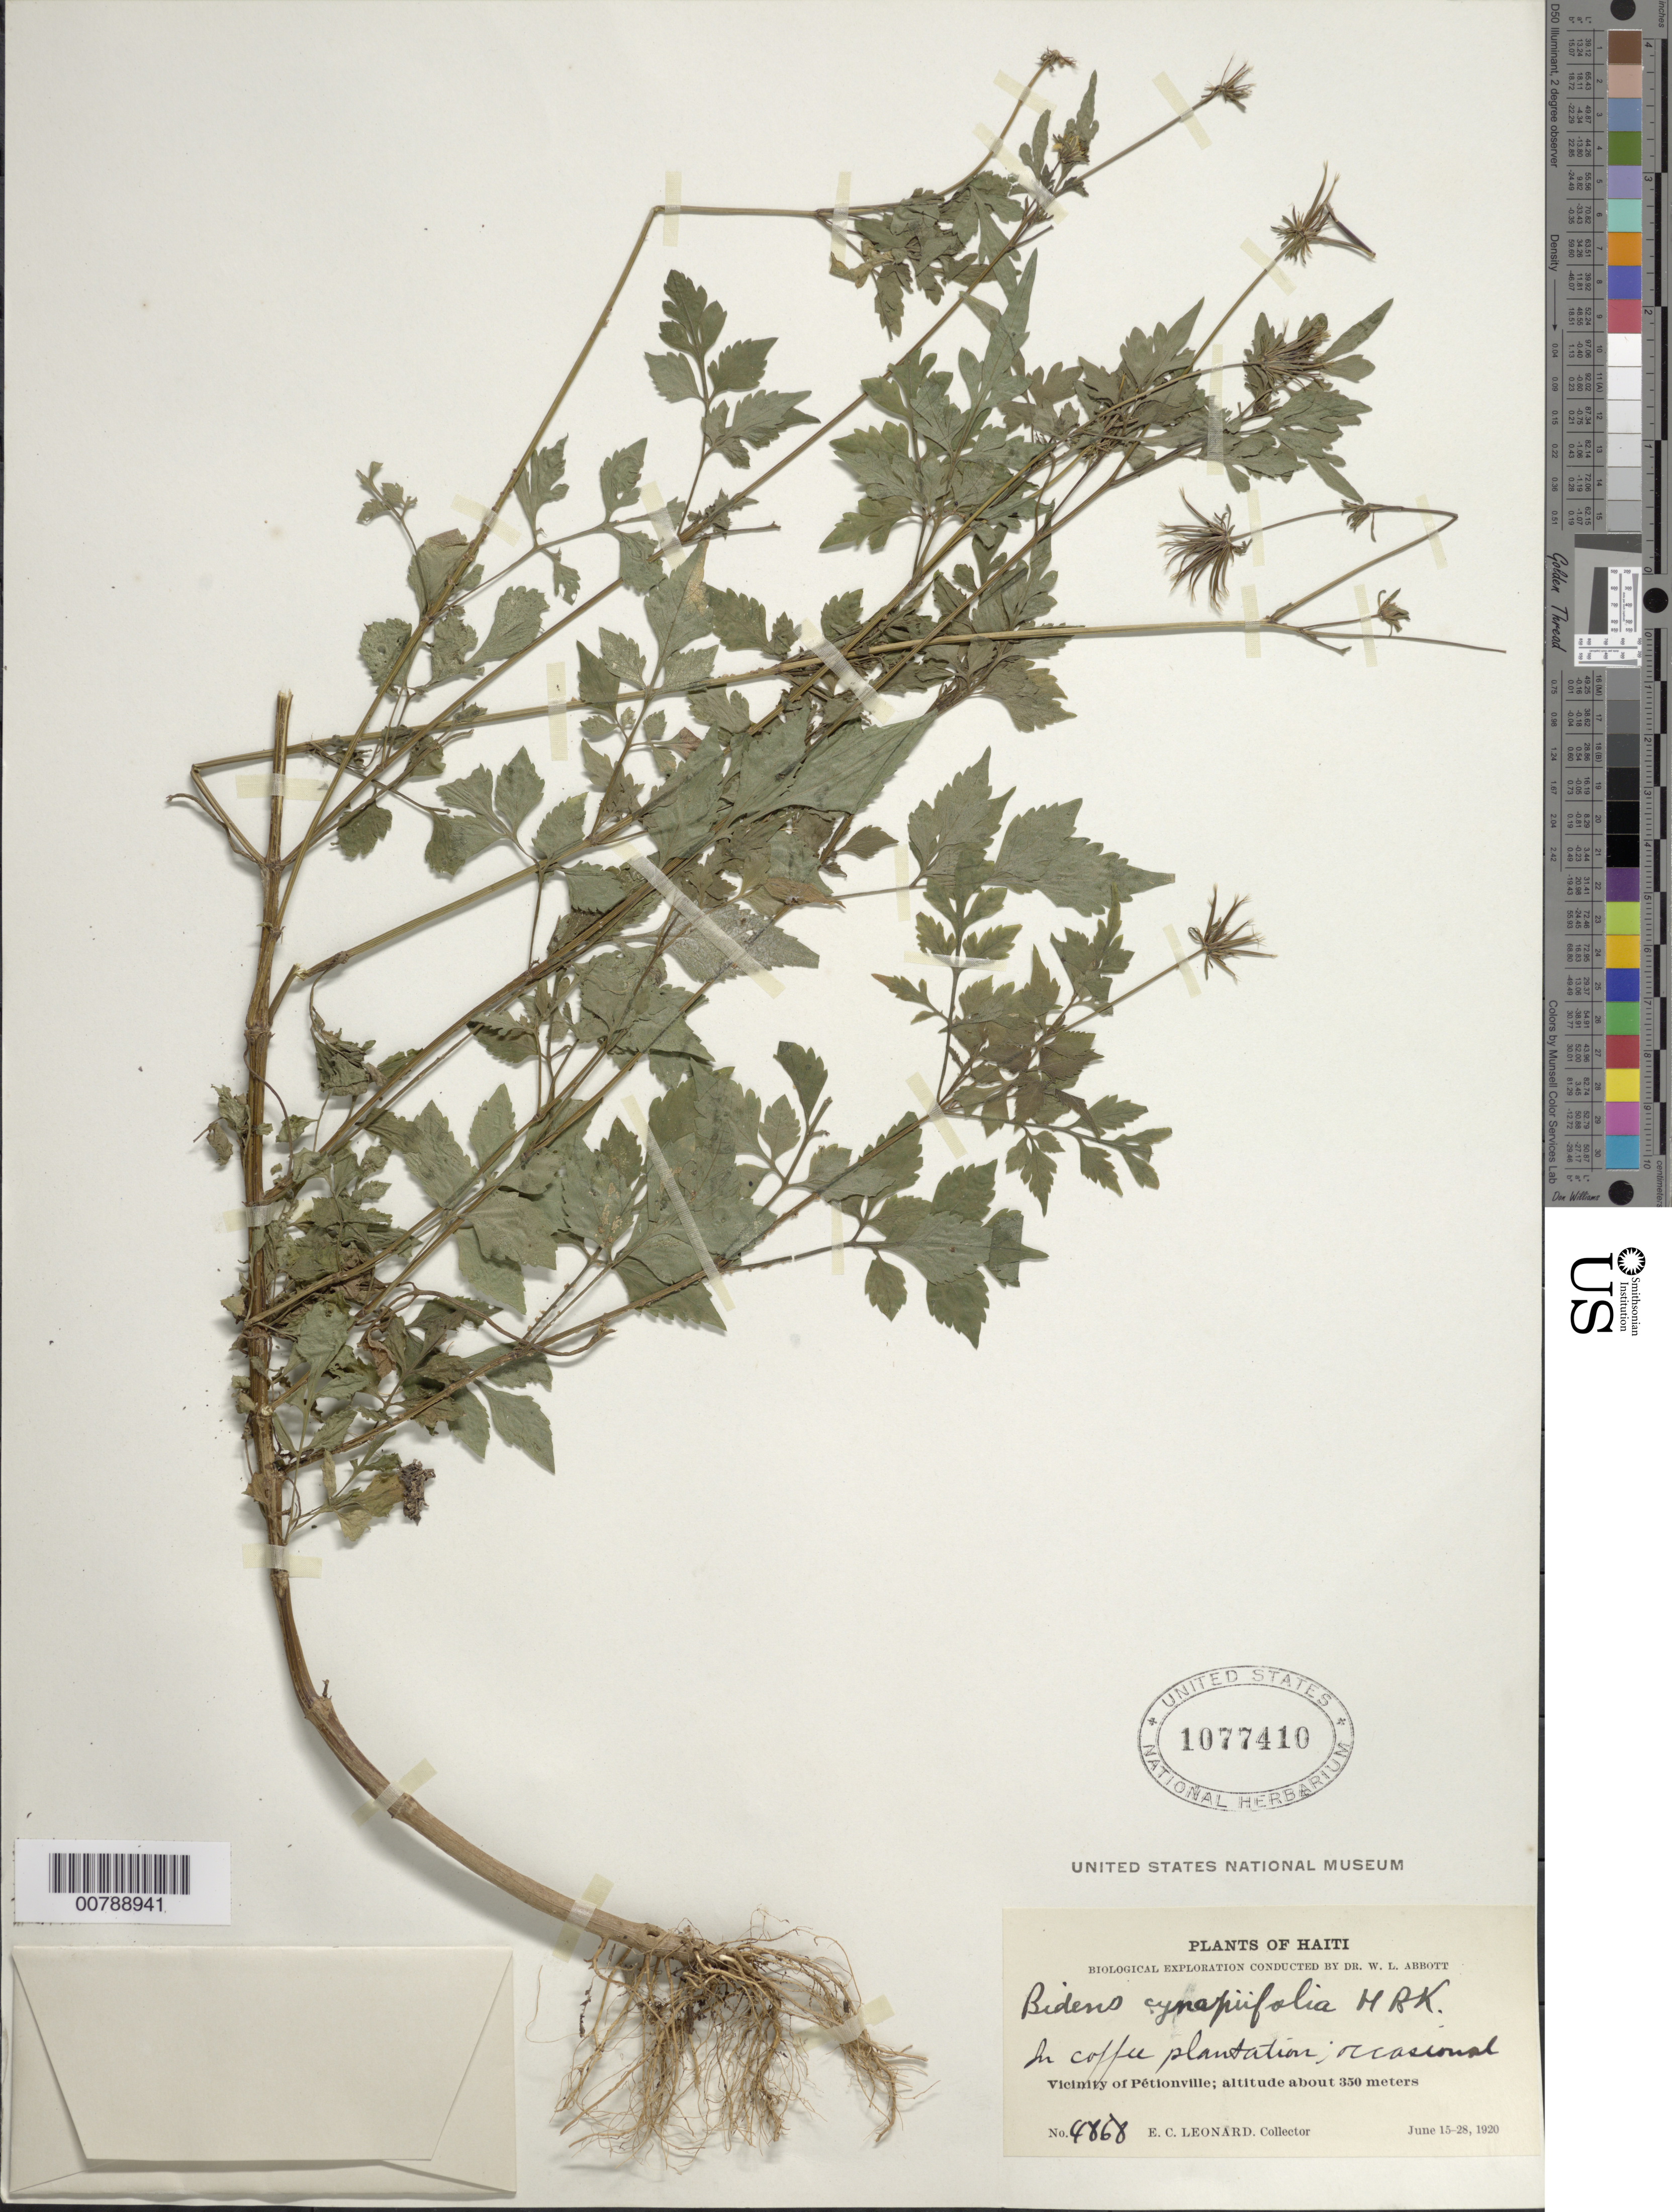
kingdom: Plantae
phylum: Tracheophyta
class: Magnoliopsida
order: Asterales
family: Asteraceae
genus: Bidens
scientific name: Bidens cynapiifolia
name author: Kunth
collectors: E. C. Leonard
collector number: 4868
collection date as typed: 15 Jun 1920 28 Jun 1920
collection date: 1920-06-15/1920-06-28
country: Haiti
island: Hispaniola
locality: Vicinity of Pétionville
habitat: Coffee plantation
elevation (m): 350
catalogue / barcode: US 1077410